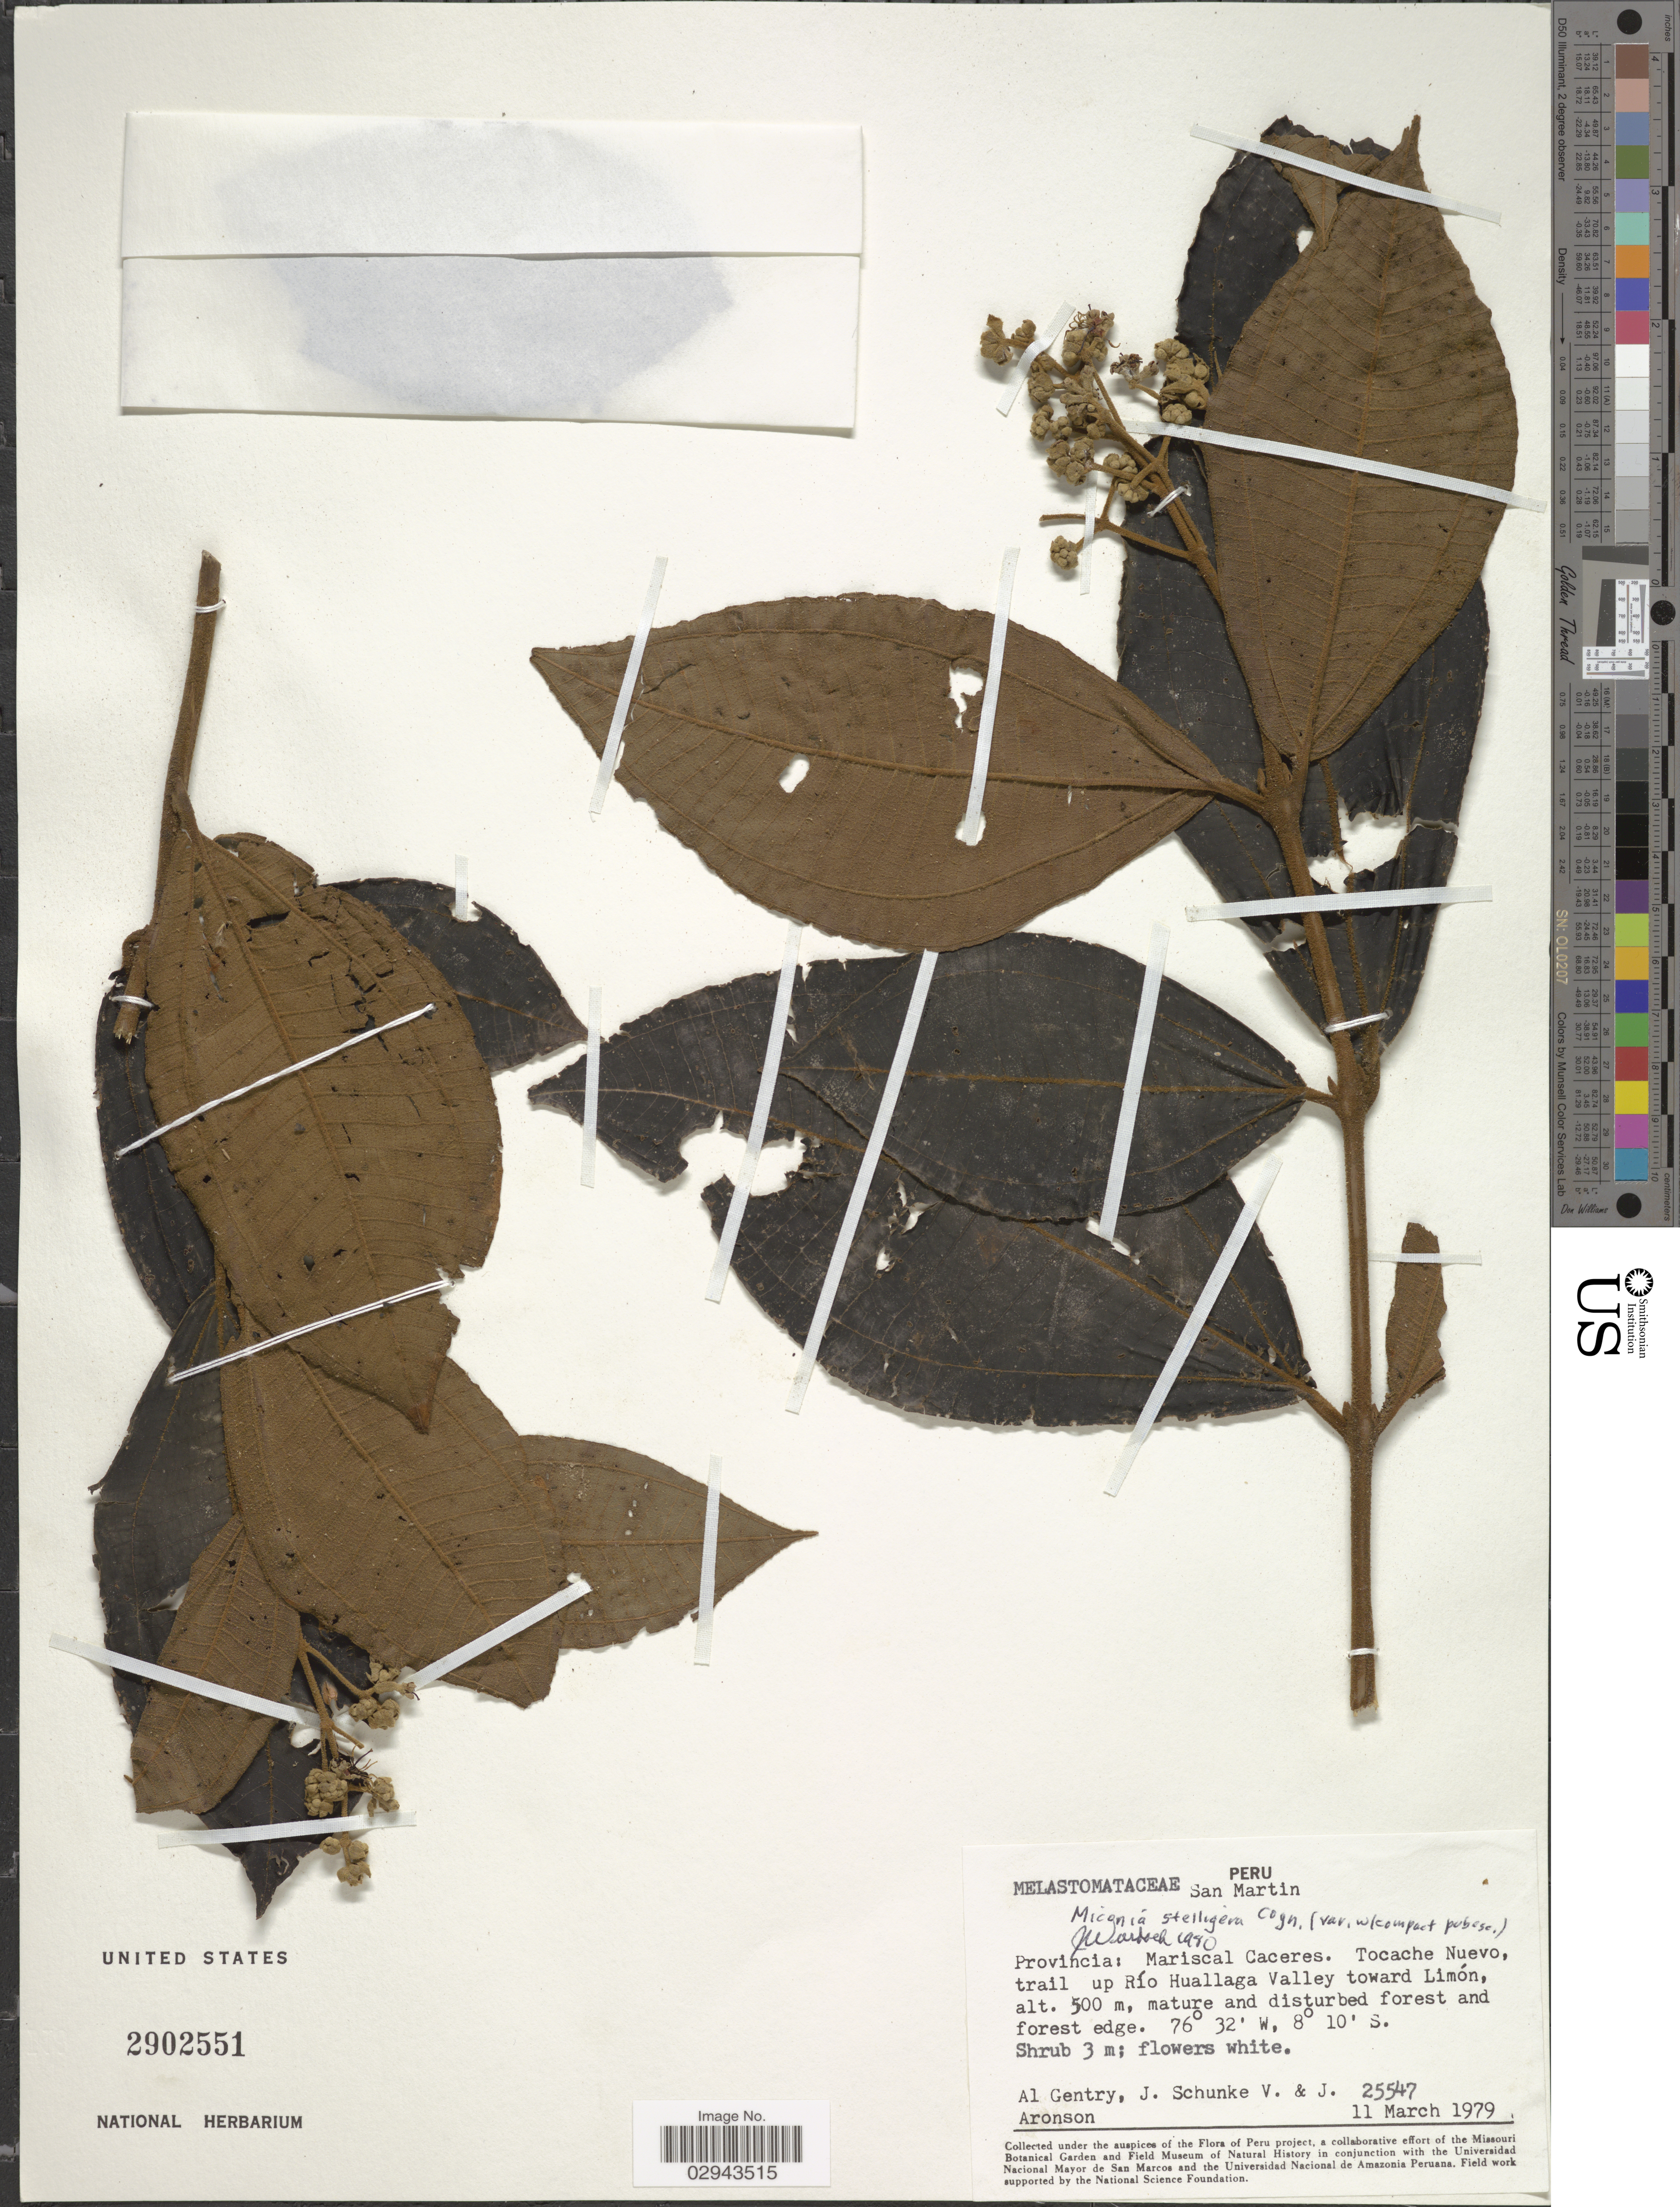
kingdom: Plantae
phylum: Tracheophyta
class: Magnoliopsida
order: Myrtales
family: Melastomataceae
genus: Miconia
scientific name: Miconia stelligera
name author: Cogn.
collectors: A. H. Gentry, J. Schunke Vigo & J. Aronson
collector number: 25547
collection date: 1979-03-11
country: Peru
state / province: San Martín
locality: Provincia: Mariscal Caceres. Tocache Nuevo, trail up Río Huallaga Valley toward Limón.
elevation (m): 500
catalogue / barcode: US 2902551